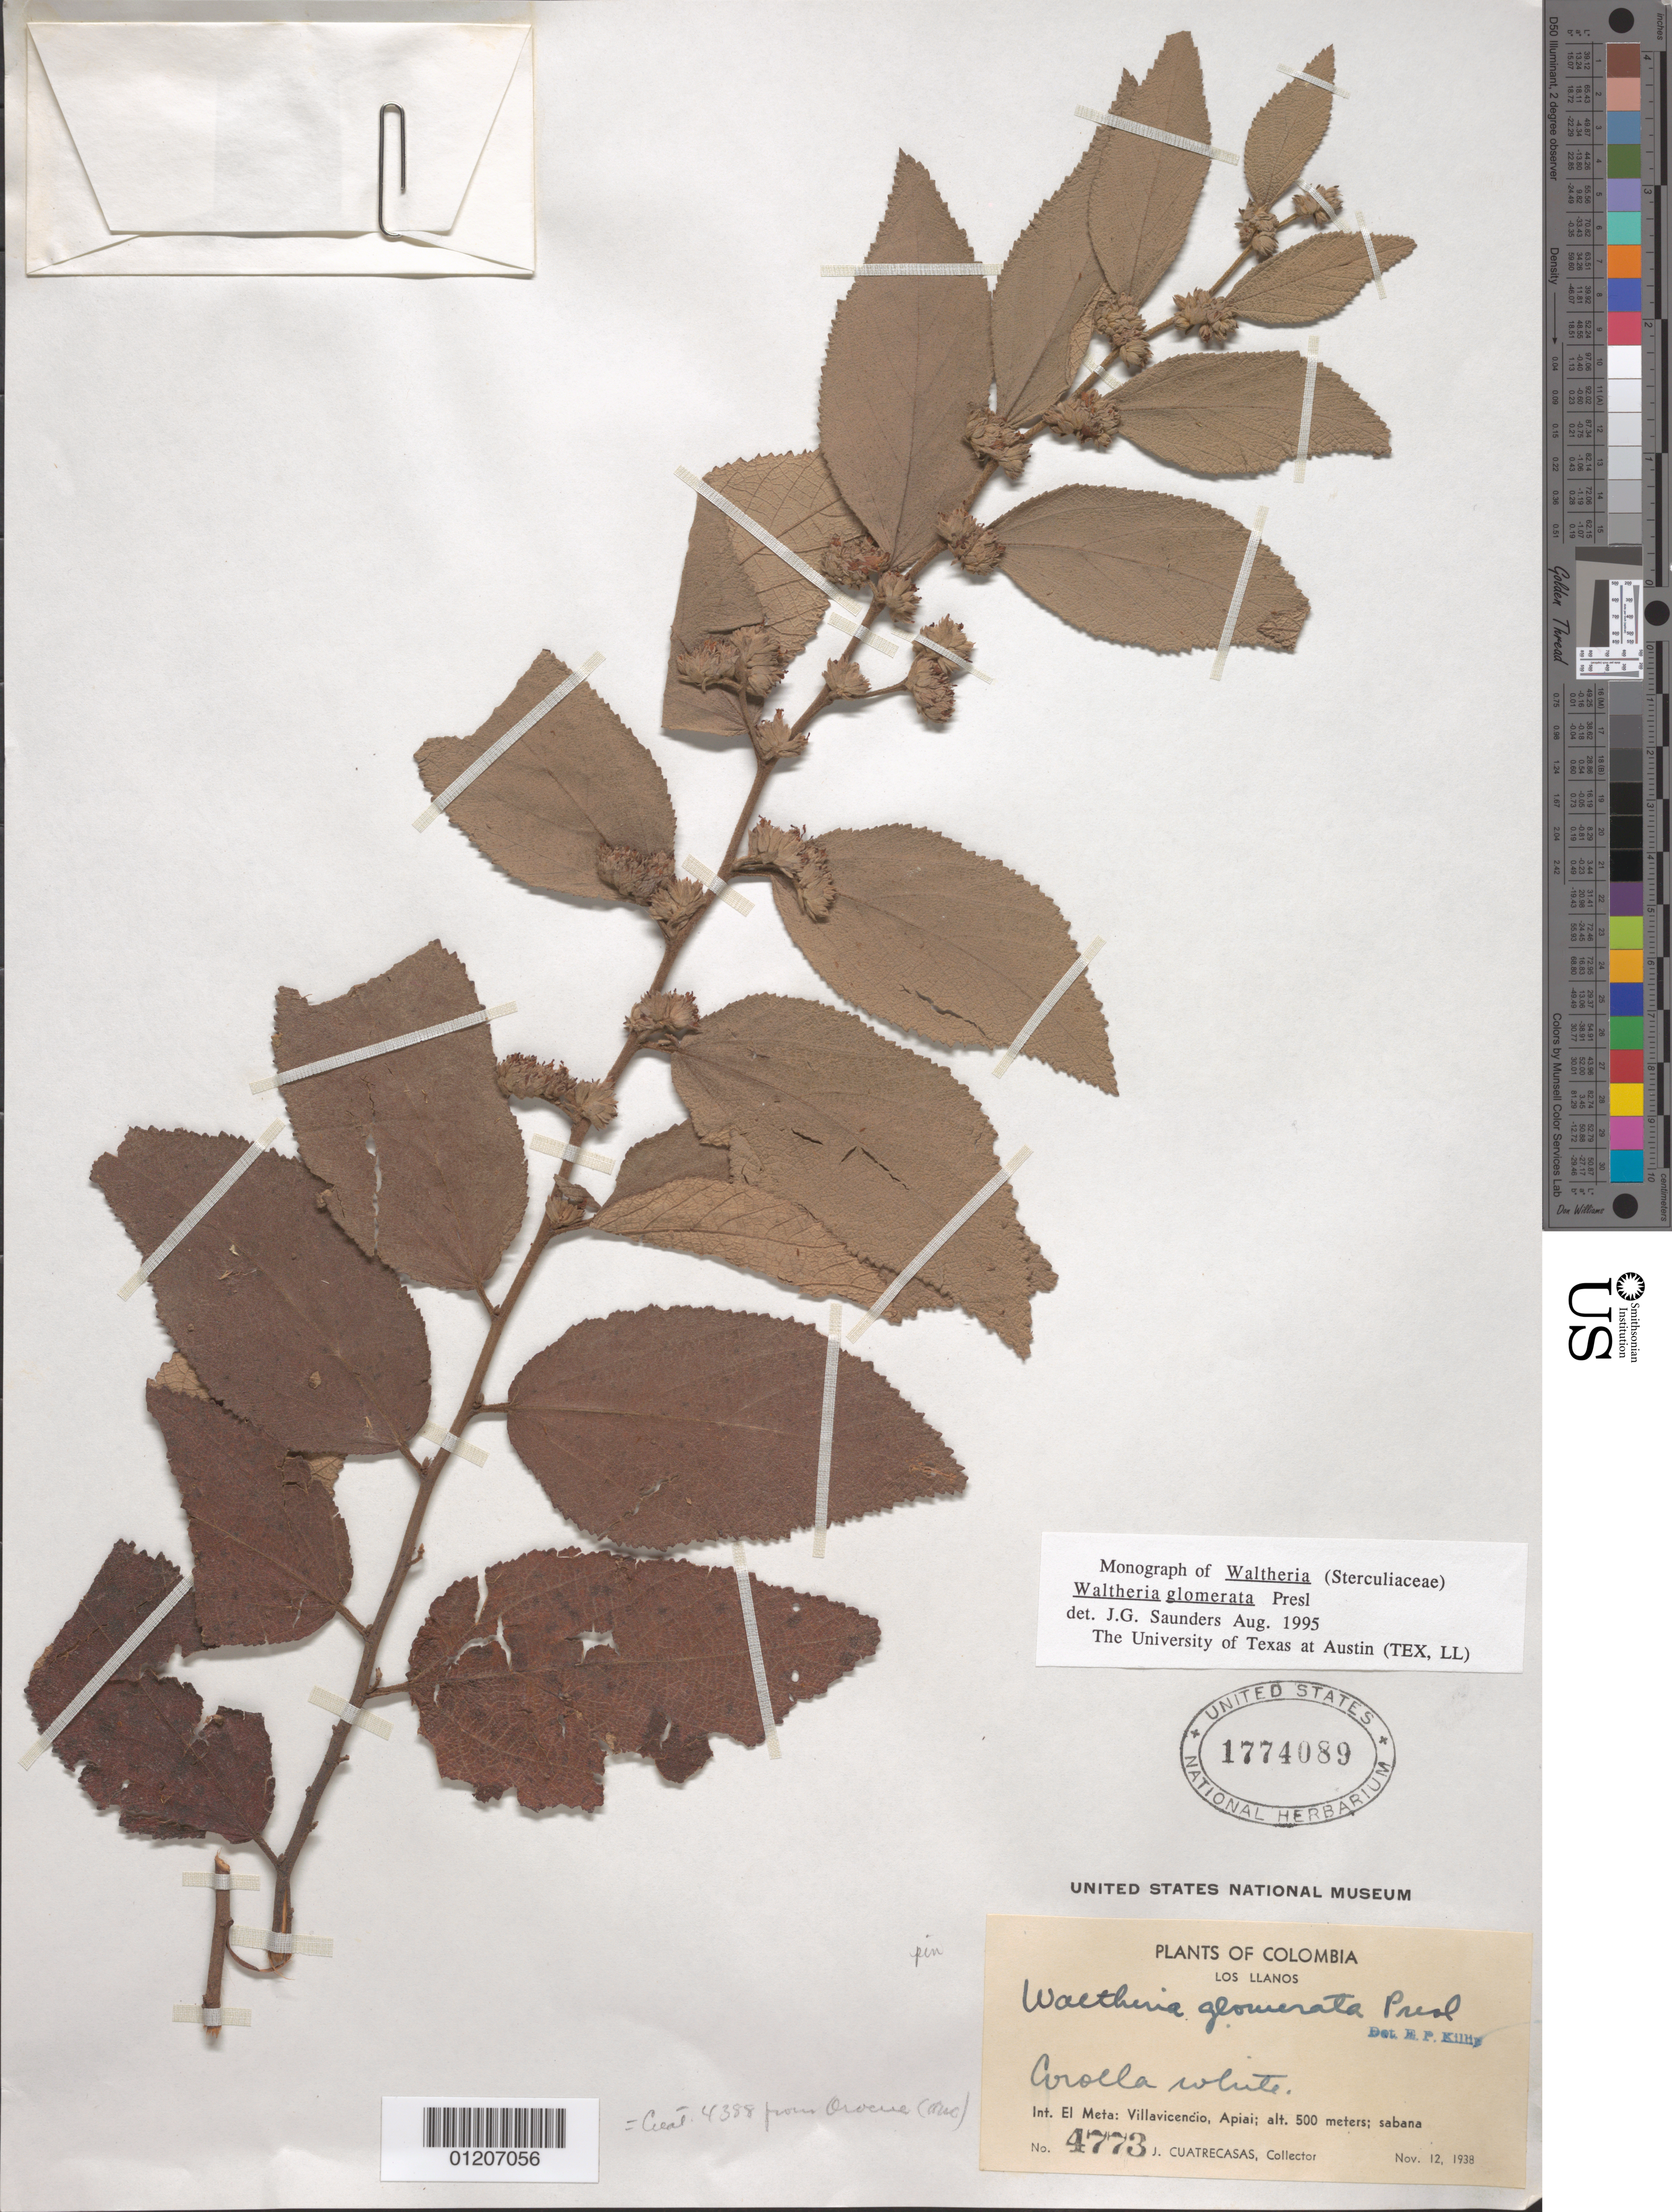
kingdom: Plantae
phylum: Tracheophyta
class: Magnoliopsida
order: Malvales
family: Malvaceae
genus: Waltheria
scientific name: Waltheria glomerata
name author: C. Presl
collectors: J. Cuatrecasas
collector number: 4773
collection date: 1938-11-12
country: Colombia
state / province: Meta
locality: Los Llanos. Int. El Meta: Villavicencio, Apiai.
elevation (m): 500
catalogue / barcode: US 1774089